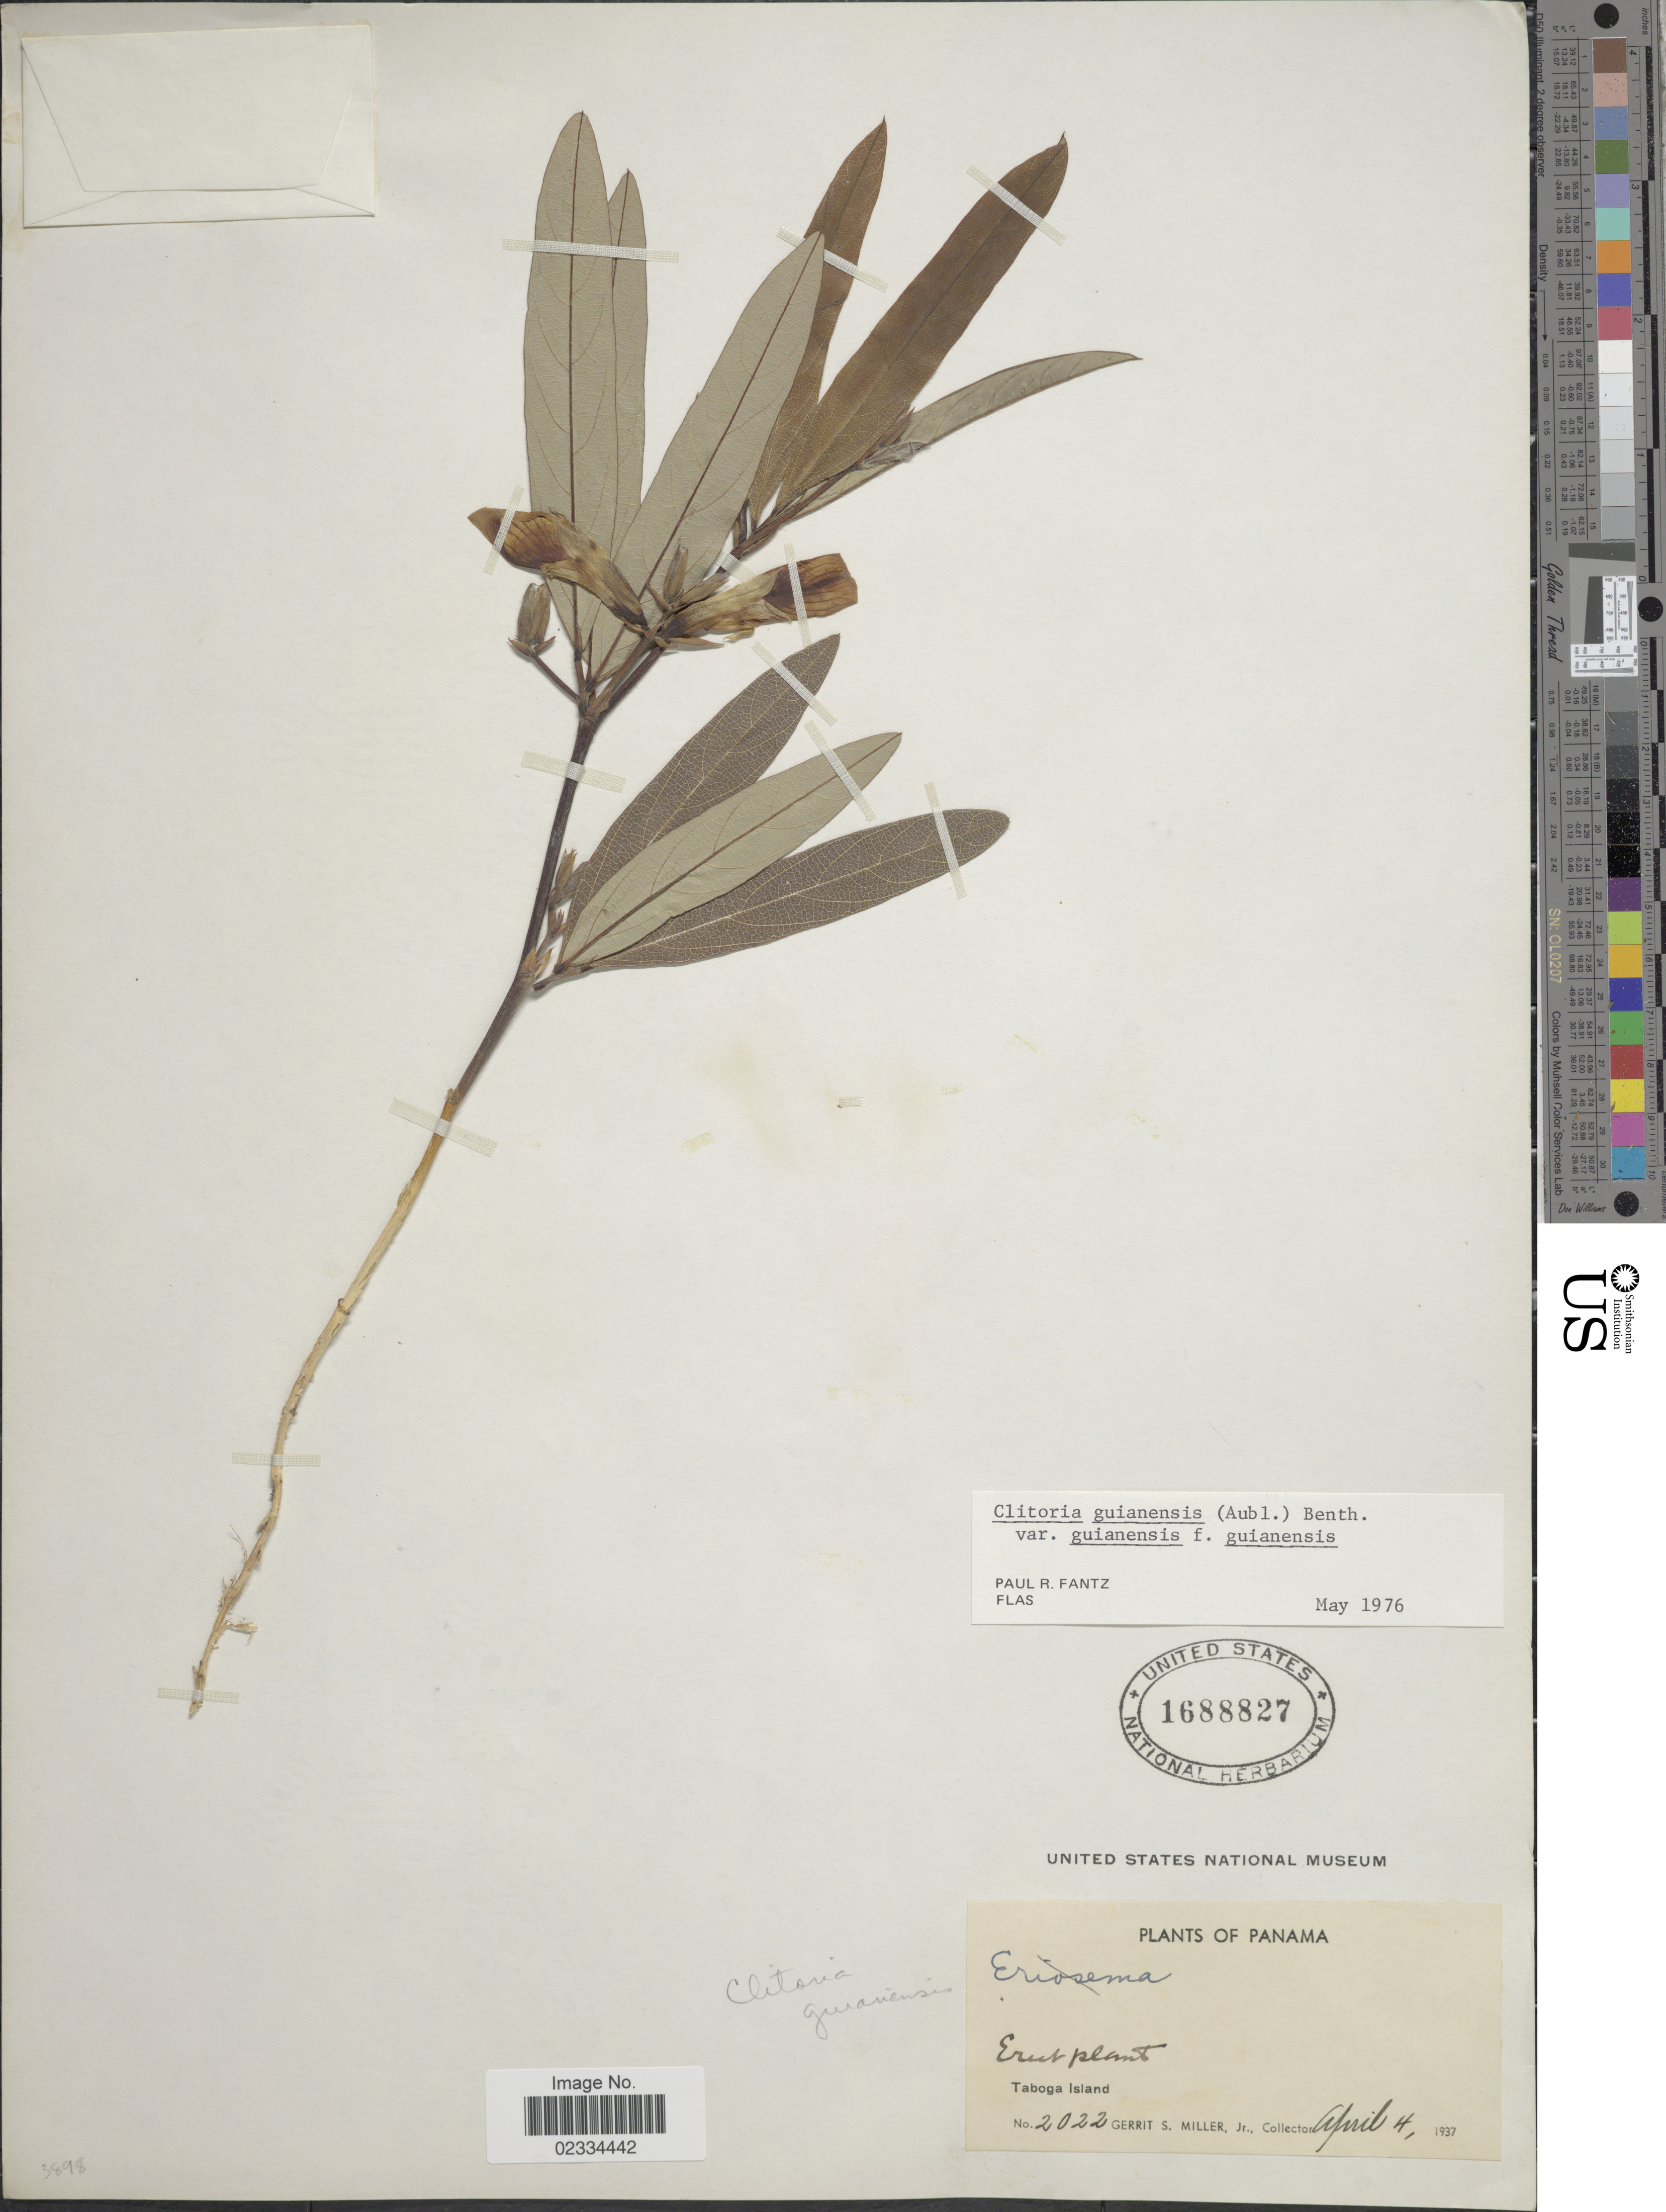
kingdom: Plantae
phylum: Tracheophyta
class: Magnoliopsida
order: Fabales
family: Fabaceae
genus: Clitoria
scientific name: Clitoria guianensis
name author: (Aubl.) Benth.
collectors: G. S. Miller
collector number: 2022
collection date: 1937-04-04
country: Panama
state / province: Panamá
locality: Taboga Island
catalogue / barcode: US 1688827